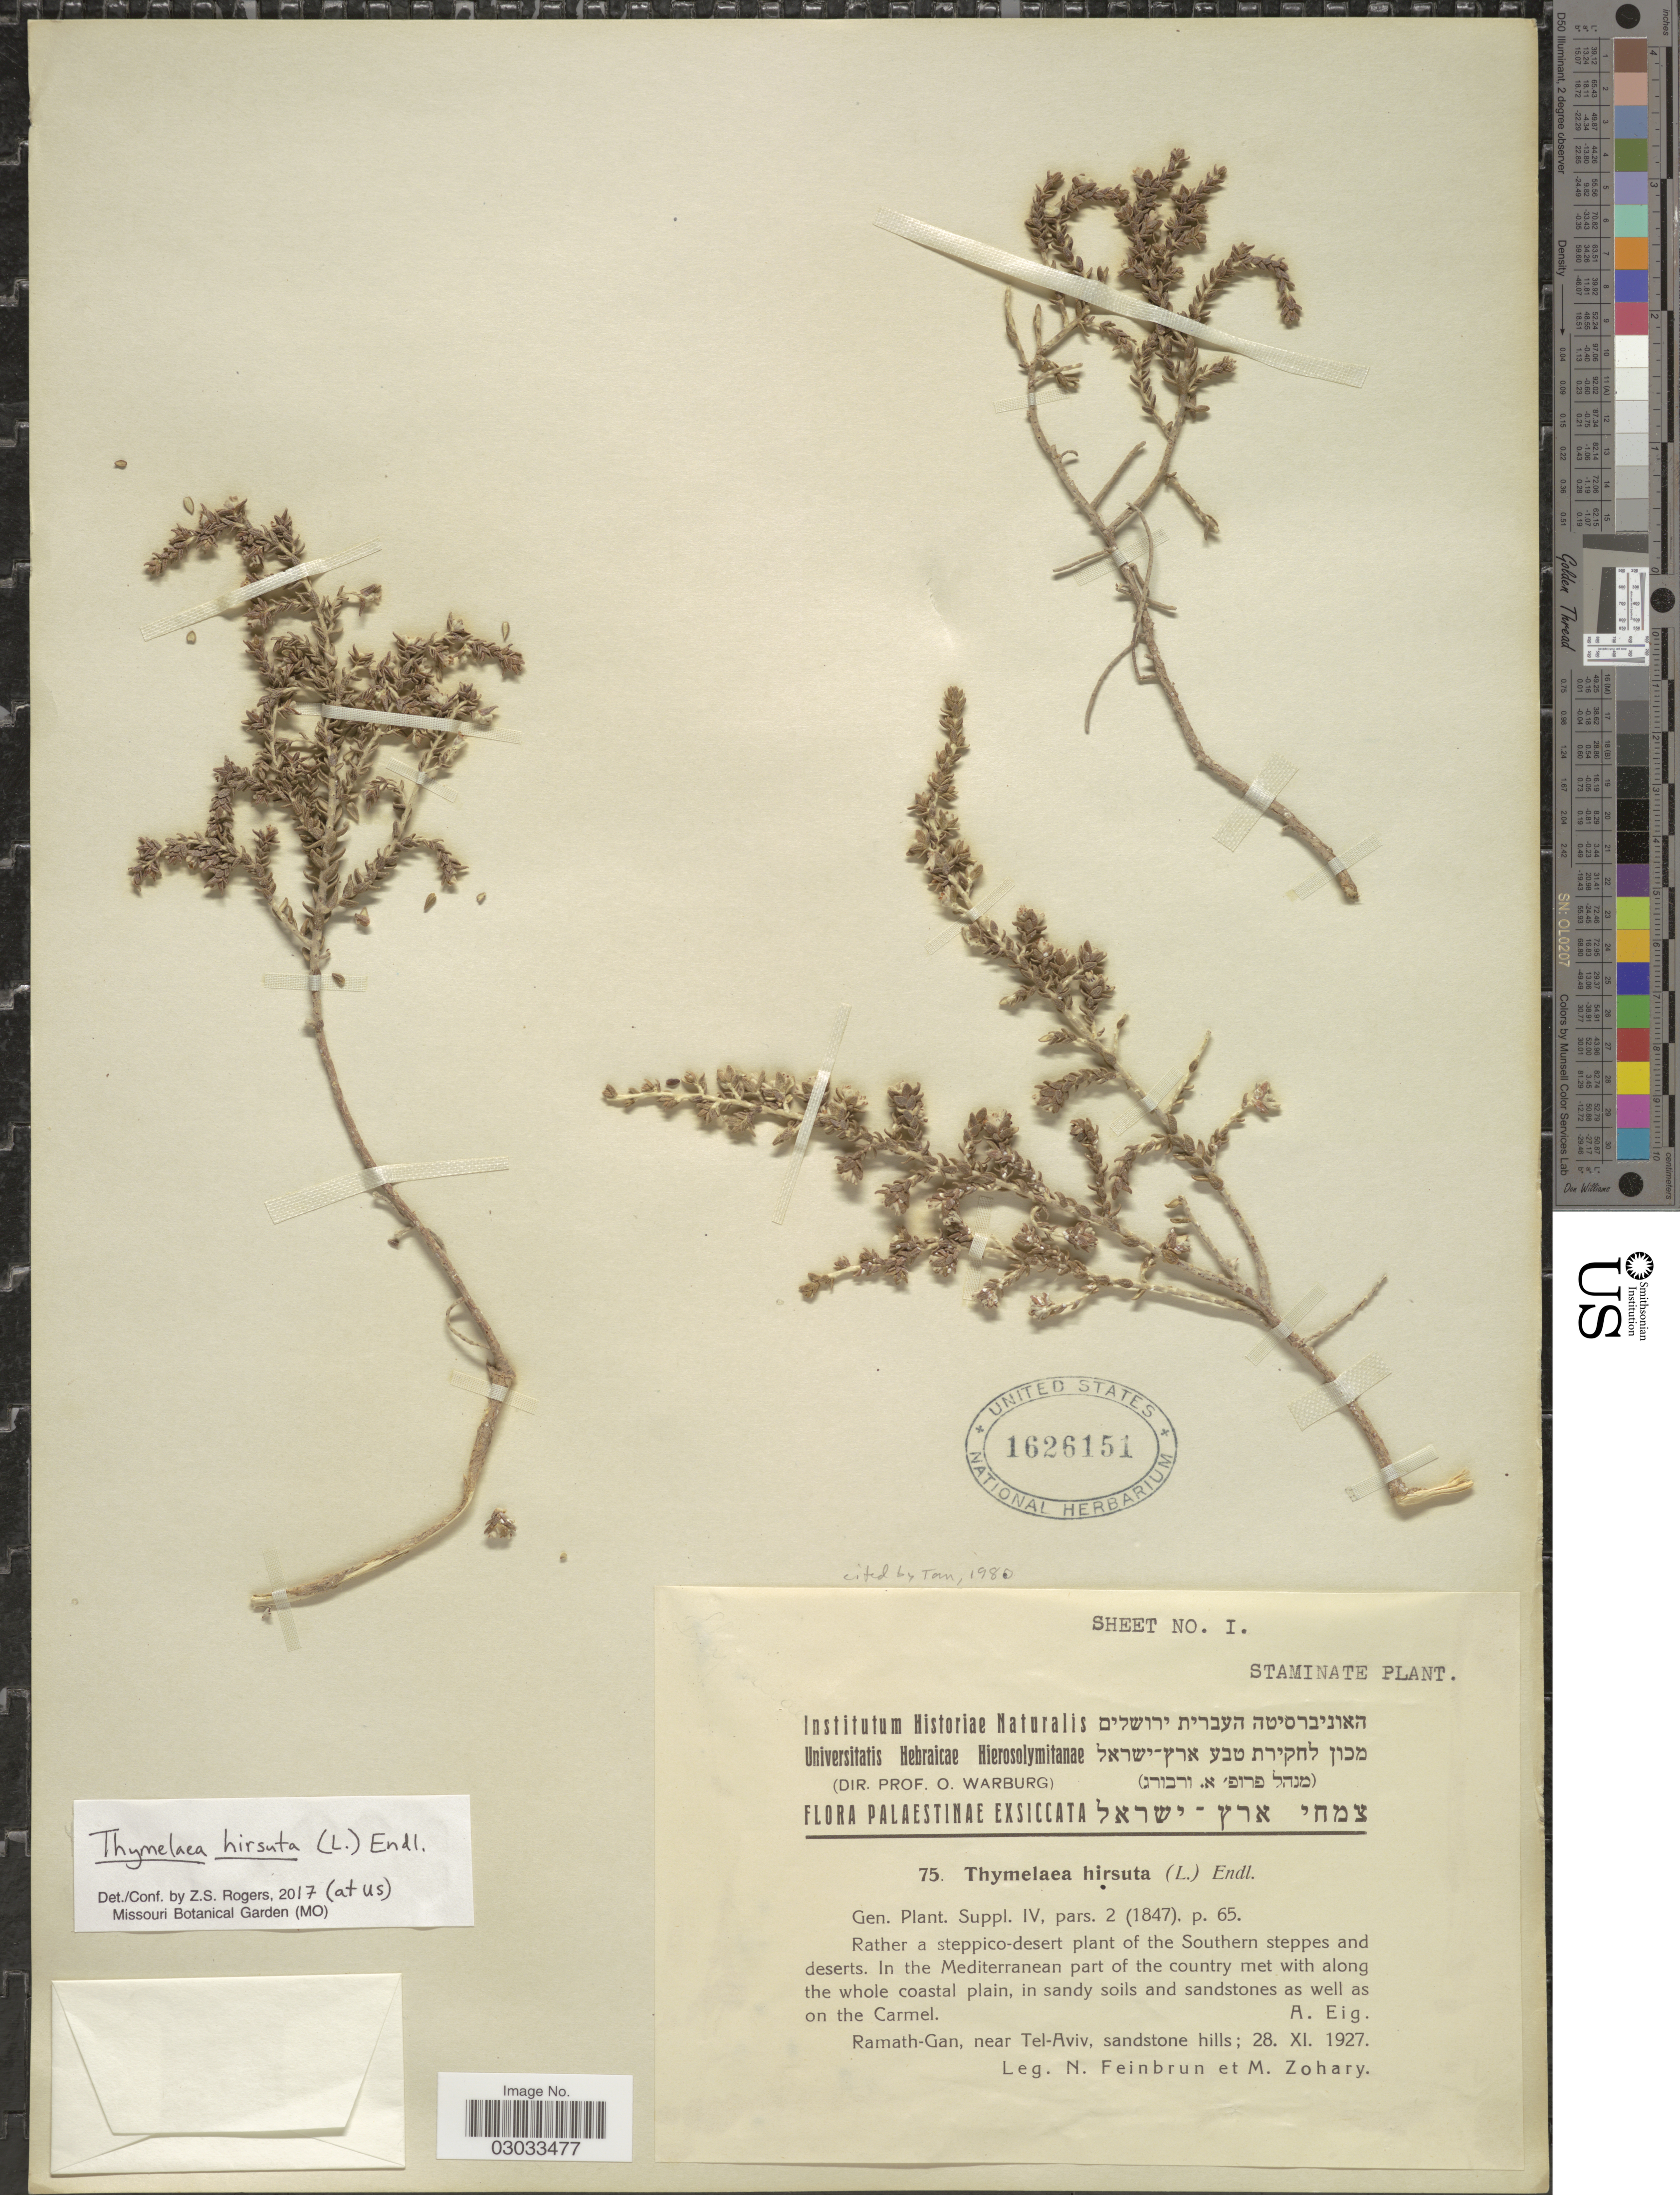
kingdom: Plantae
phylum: Tracheophyta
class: Magnoliopsida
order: Malvales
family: Thymelaeaceae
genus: Thymelaea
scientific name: Thymelaea hirsuta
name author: (L.) Endl.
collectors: N. Feinbrun & M. Zohary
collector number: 75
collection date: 1927-11-28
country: Israel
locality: In the Mediterranean part of the country met with along the whole coastal plain, in sandy soils and sandstones as well as on the Carmel. Palestinae. Ramath-Gan, near Tel-Aviv, sandstone hills.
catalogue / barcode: US 1626151